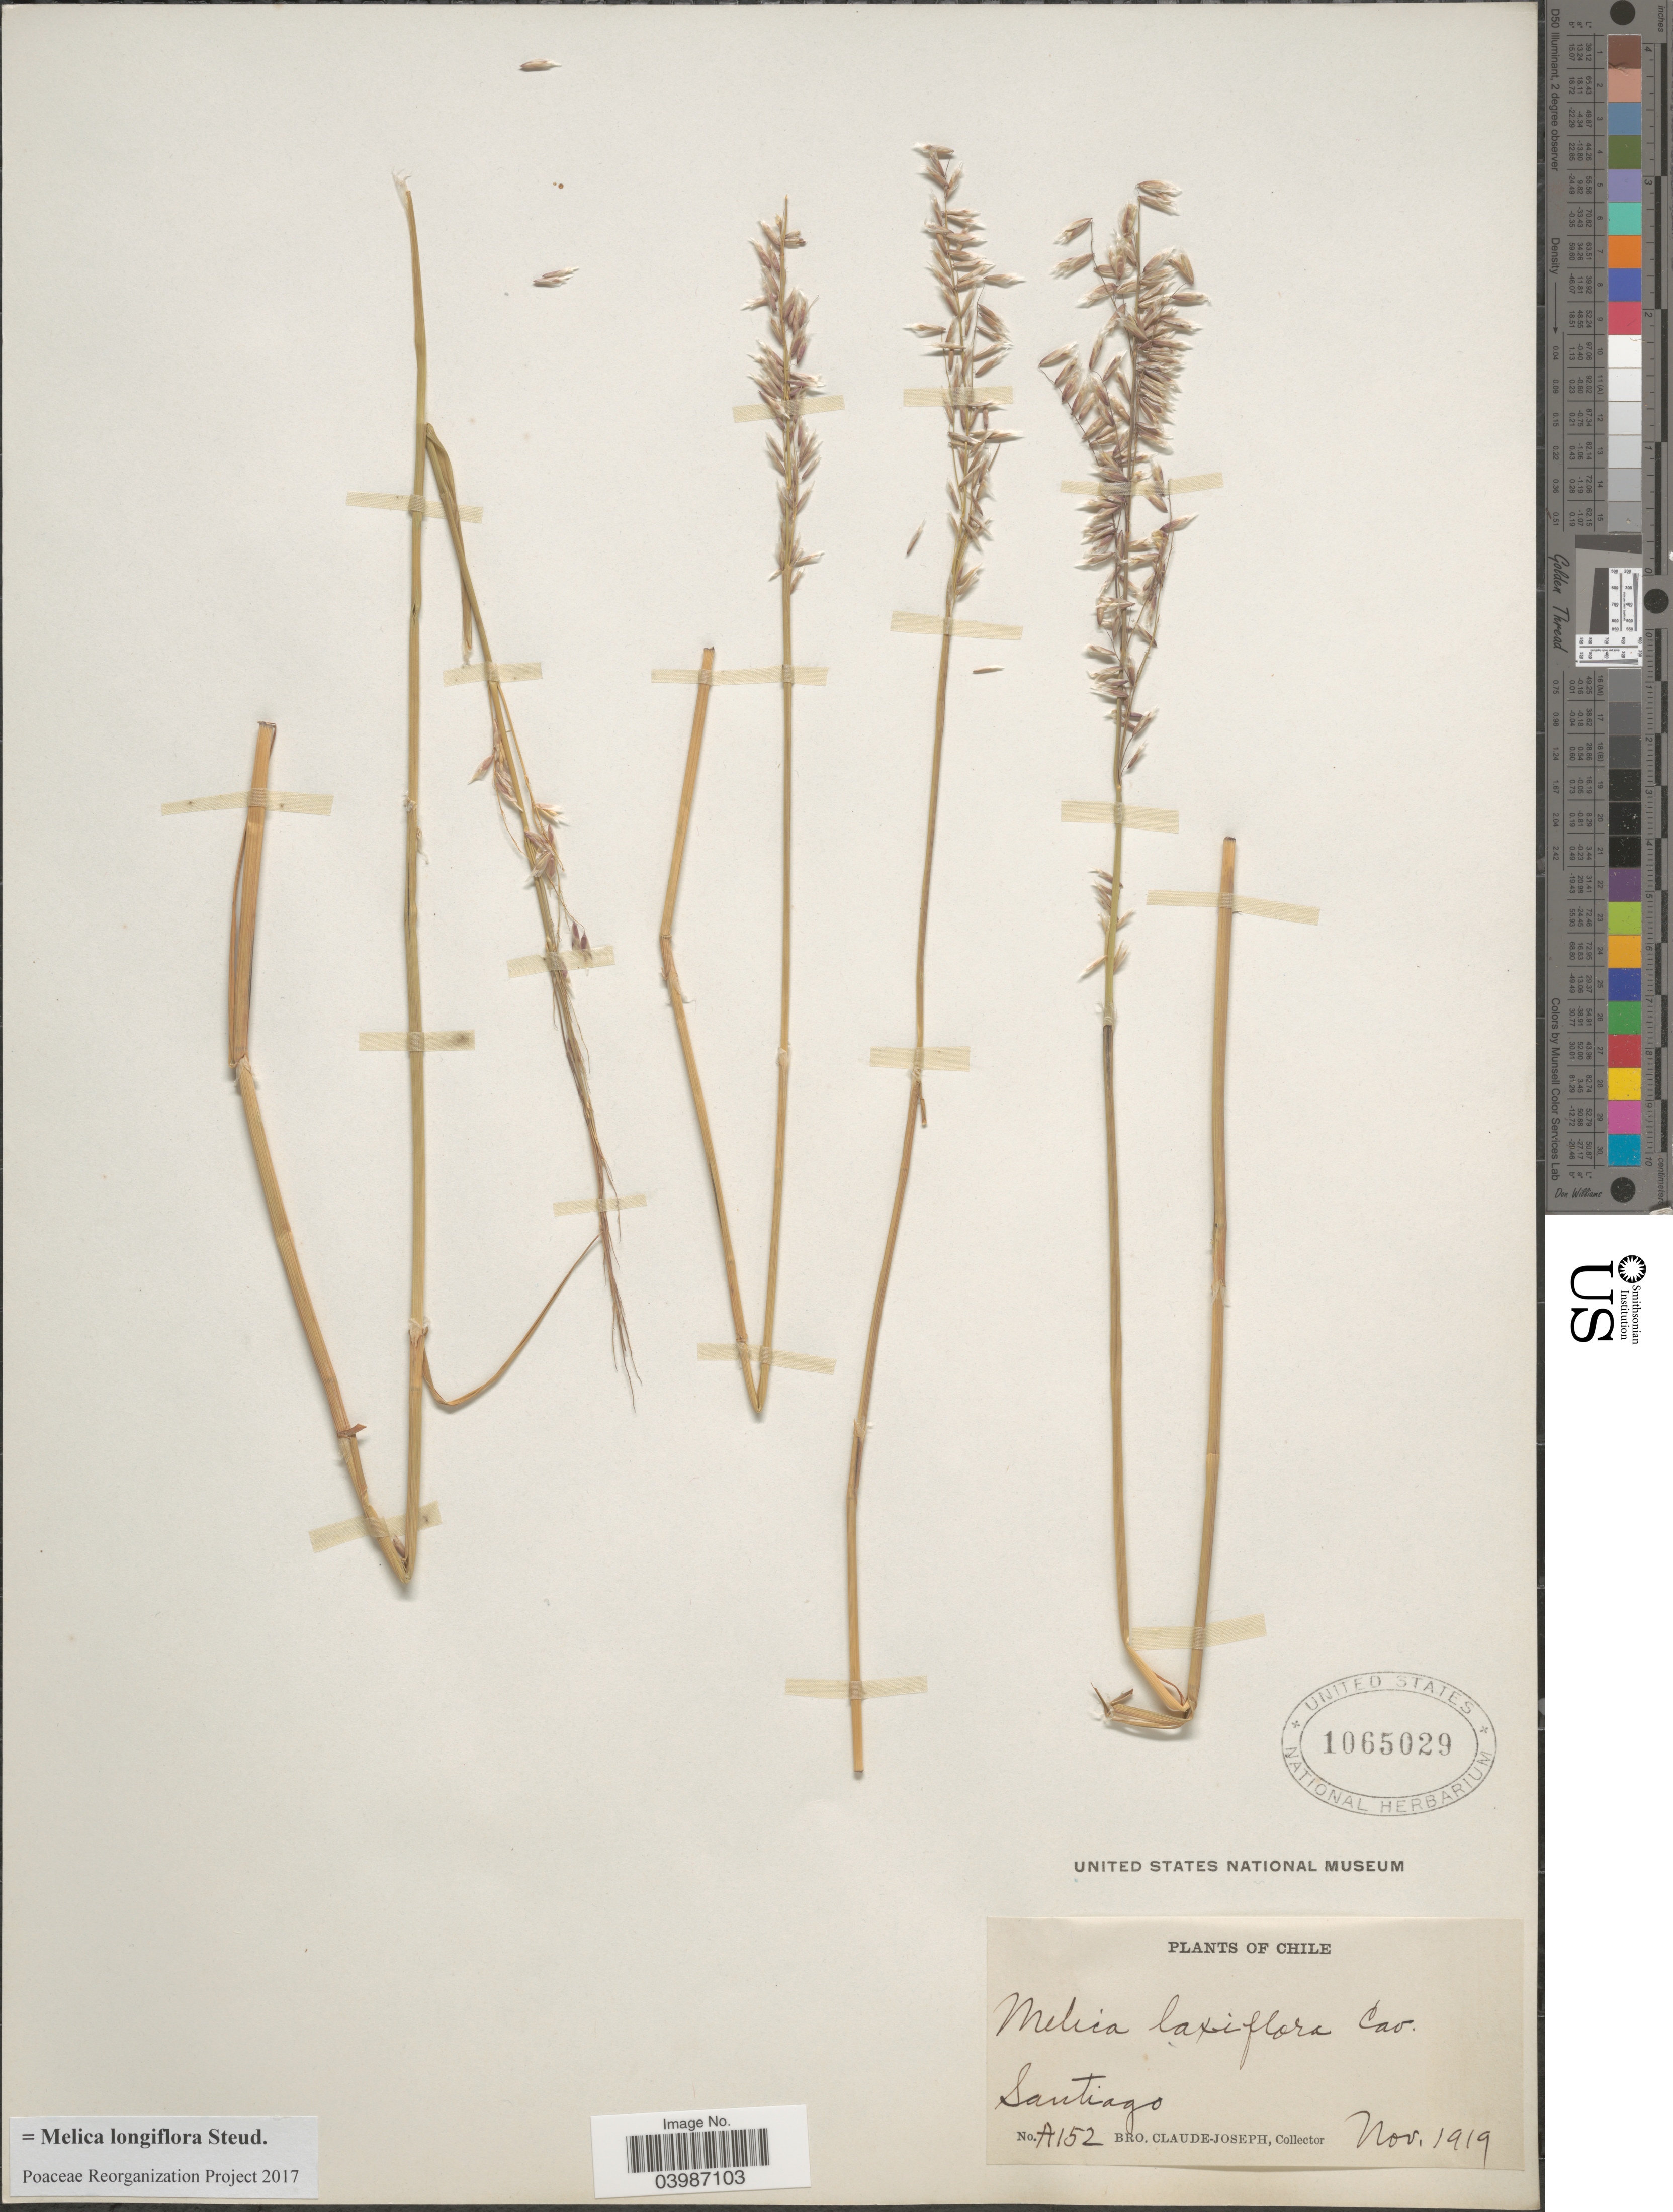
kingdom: Plantae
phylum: Tracheophyta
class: Liliopsida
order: Poales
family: Poaceae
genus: Melica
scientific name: Melica longiflora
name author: Steud.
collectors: Bro. Claude-Joseph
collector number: A152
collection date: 1919-11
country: Chile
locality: Santiago.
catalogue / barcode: US 1065029